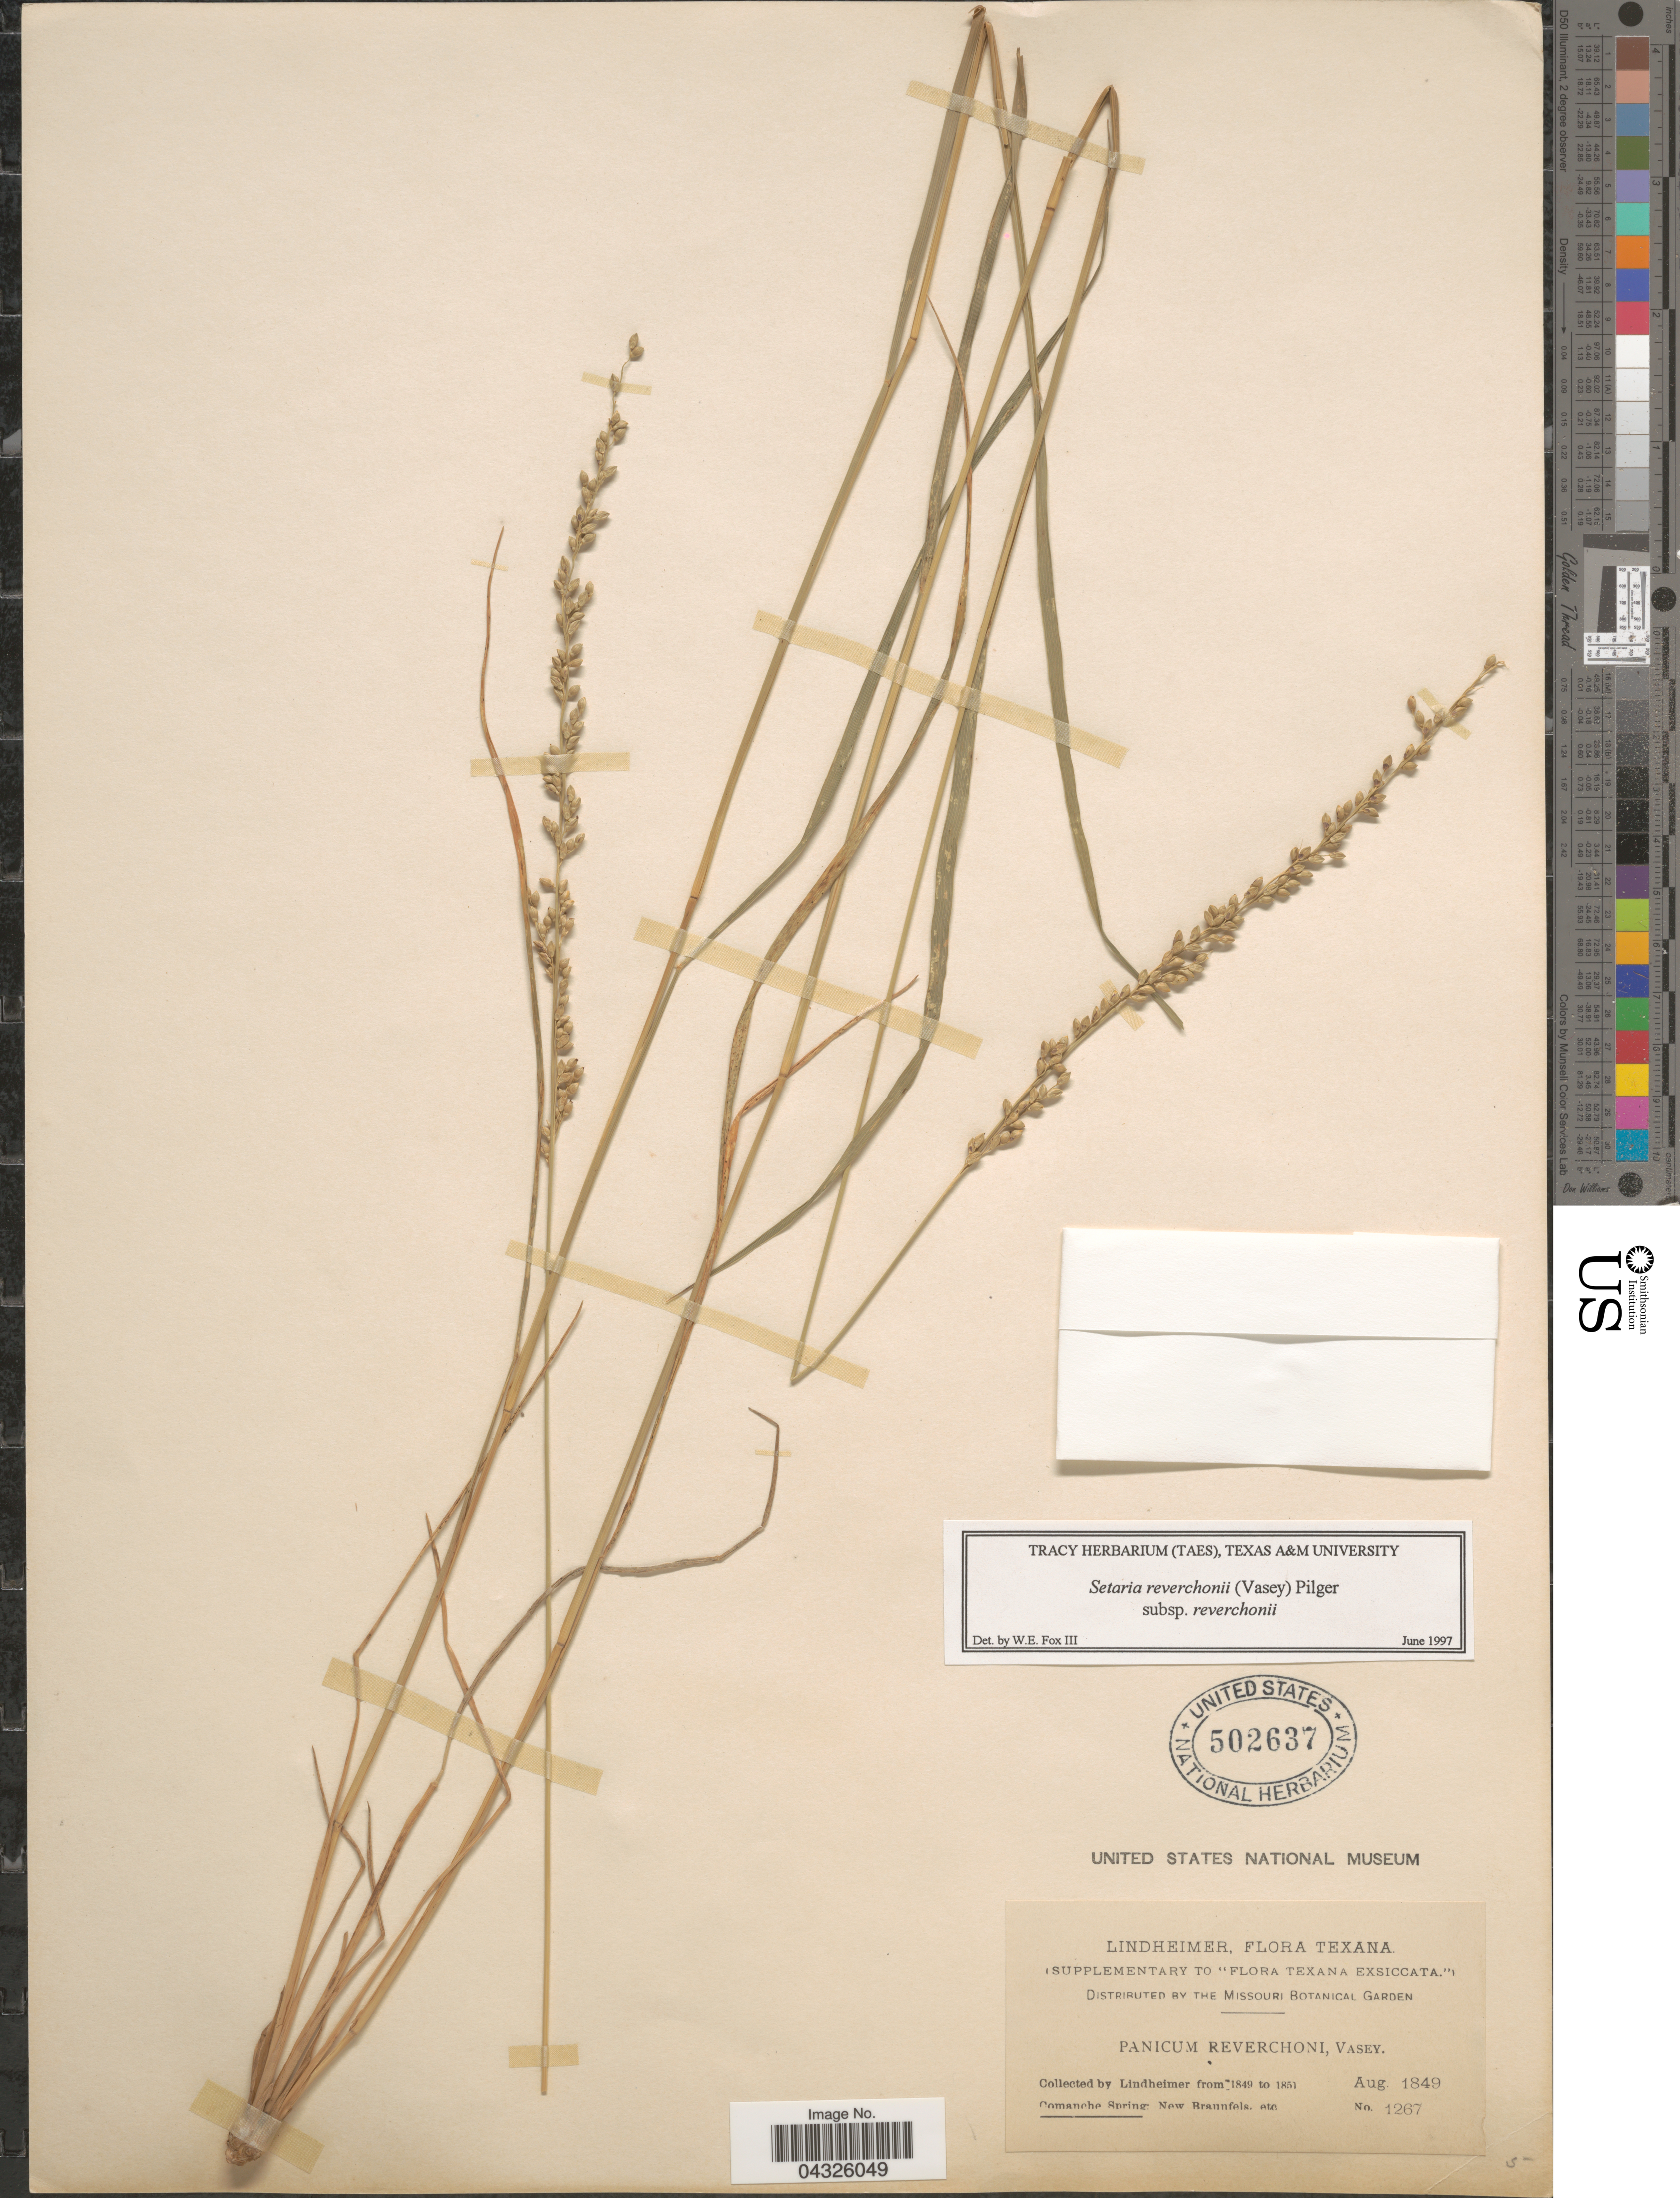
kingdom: Plantae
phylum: Tracheophyta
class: Liliopsida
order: Poales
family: Poaceae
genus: Setaria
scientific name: Setaria reverchonii subsp. reverchonii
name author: (Vasey) Pilg.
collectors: -. Lindheimer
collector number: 1267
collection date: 1849-08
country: United States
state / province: Texas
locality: Comanche Spring: New Braunfels, etc.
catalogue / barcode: US 502637